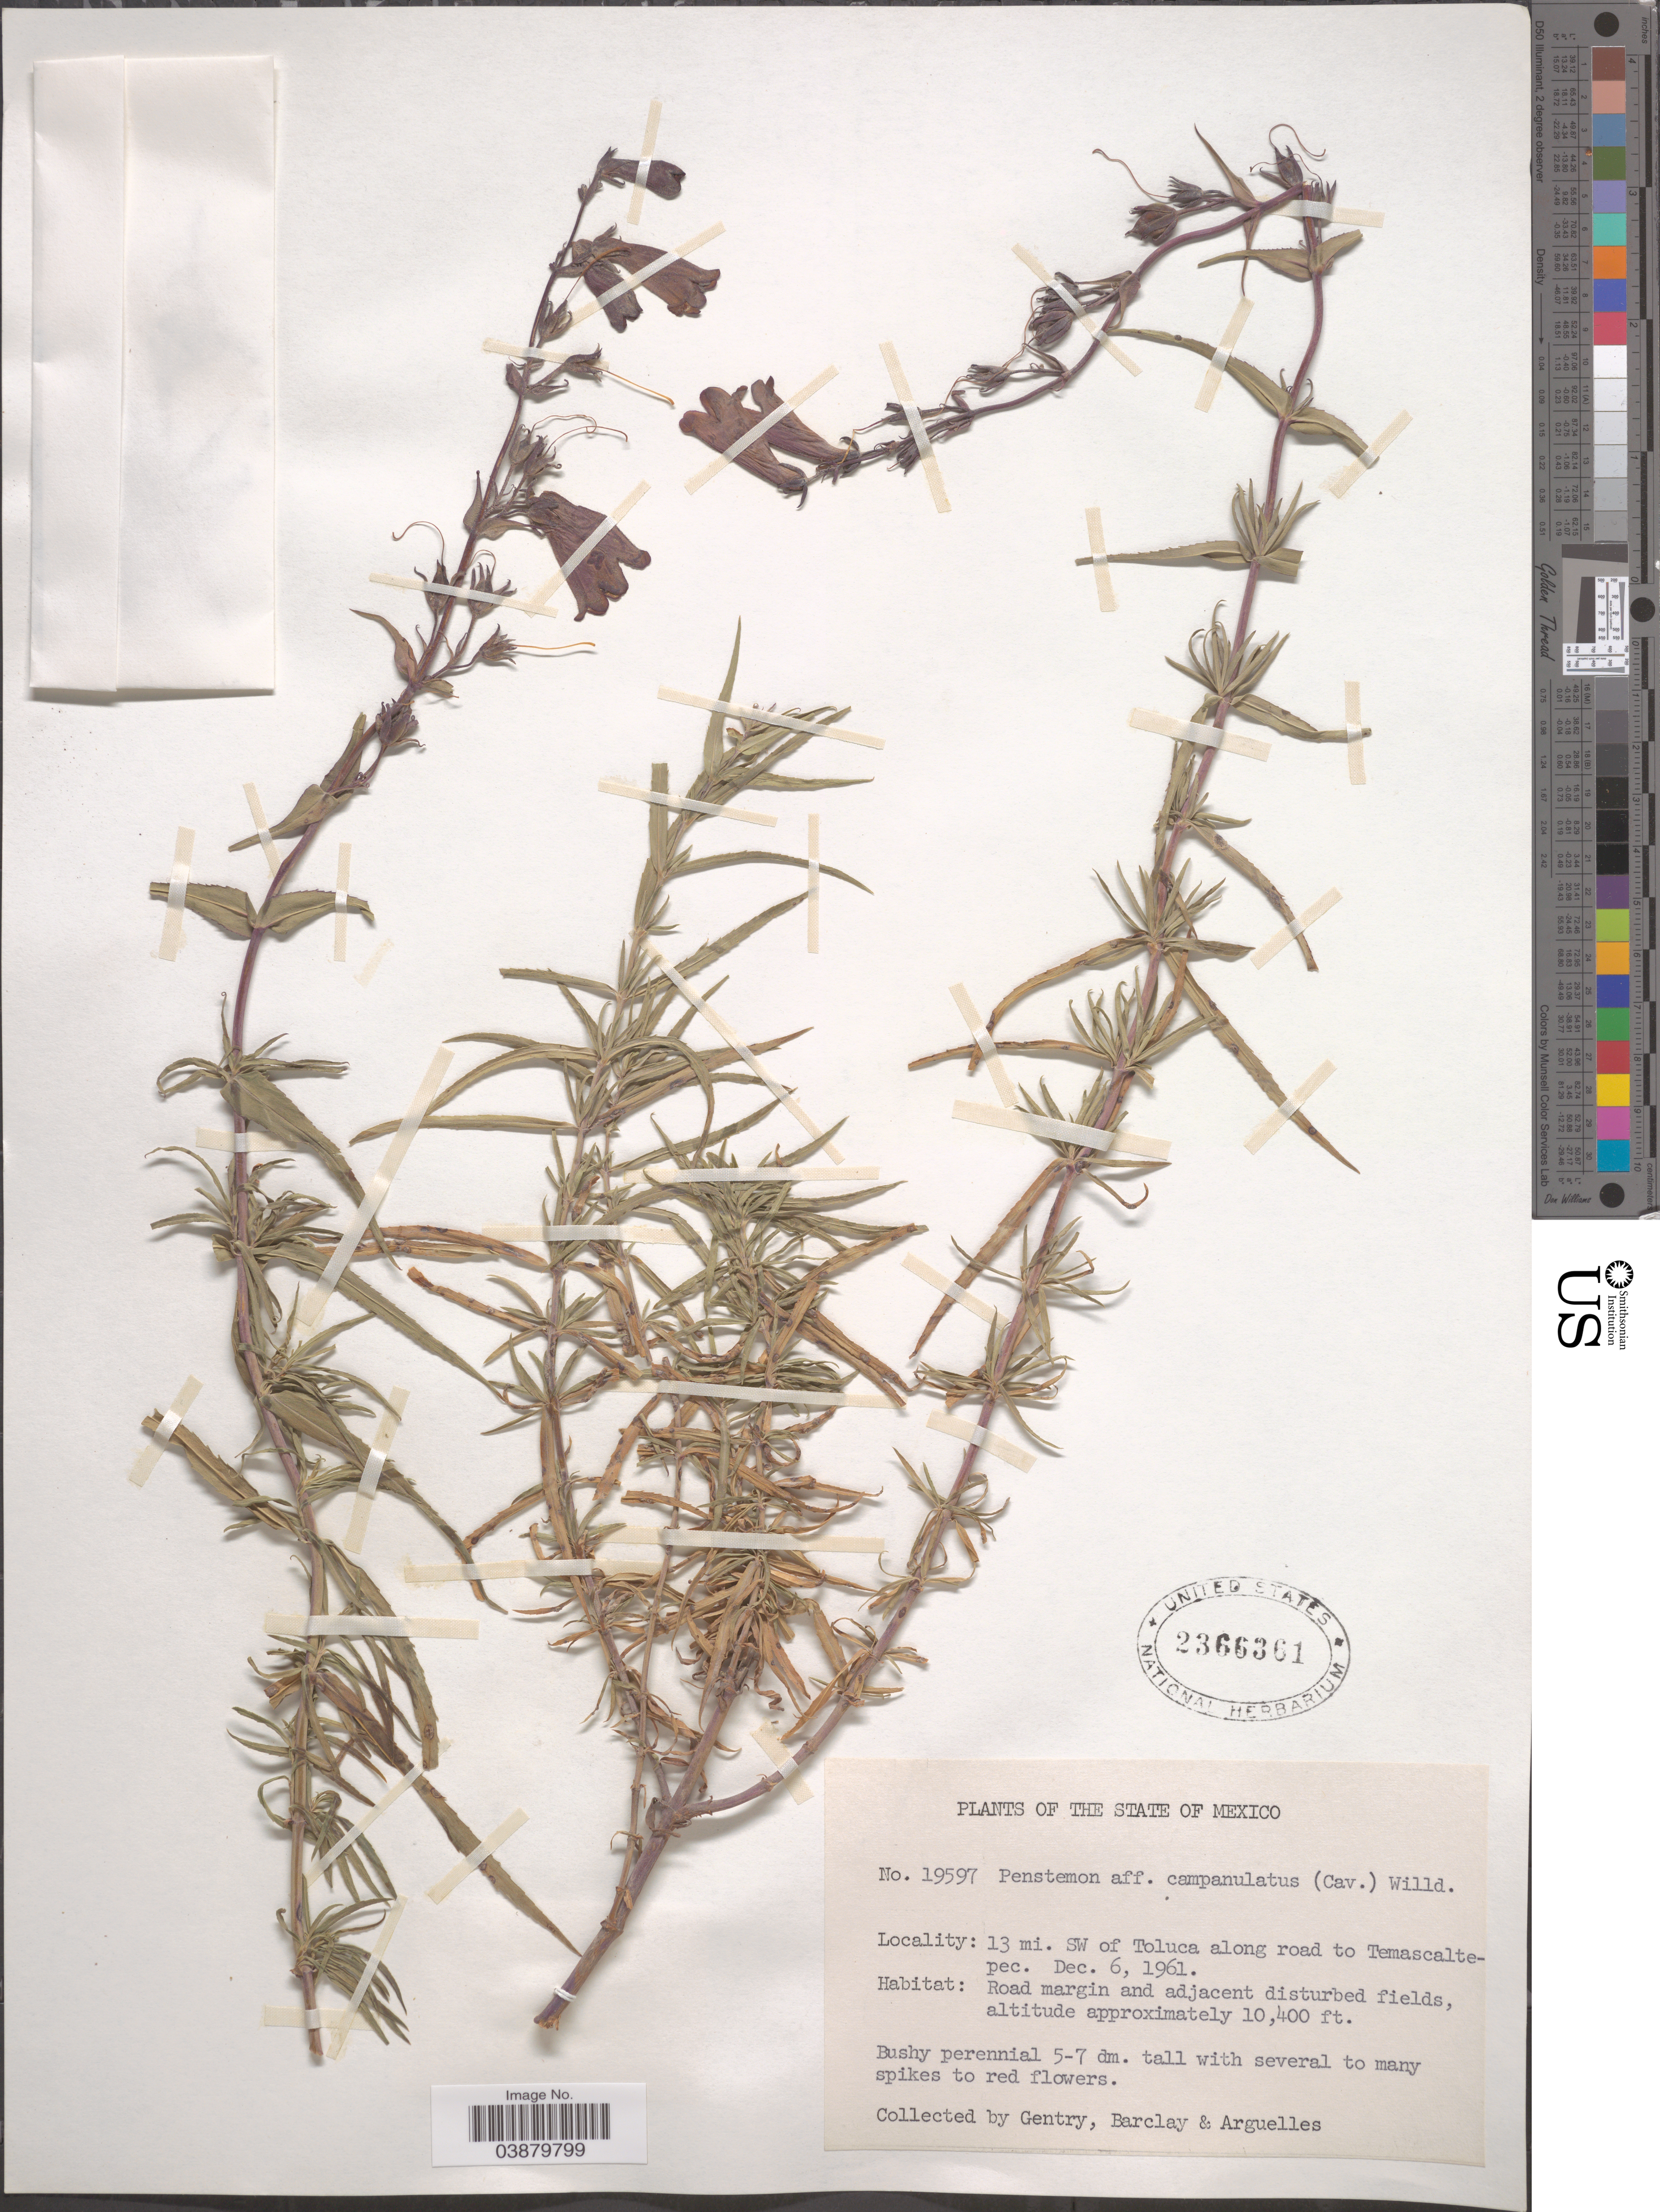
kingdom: Plantae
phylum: Tracheophyta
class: Magnoliopsida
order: Lamiales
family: Plantaginaceae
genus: Penstemon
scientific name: Penstemon kunthii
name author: G. Don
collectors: Gentry, --, -- Barclay & Arguelles, --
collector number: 19597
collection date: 1961-12-06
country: Mexico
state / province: México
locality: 13 mi. SW of Toluca along road to Temascaltepec.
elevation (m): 3170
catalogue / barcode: US 2366361